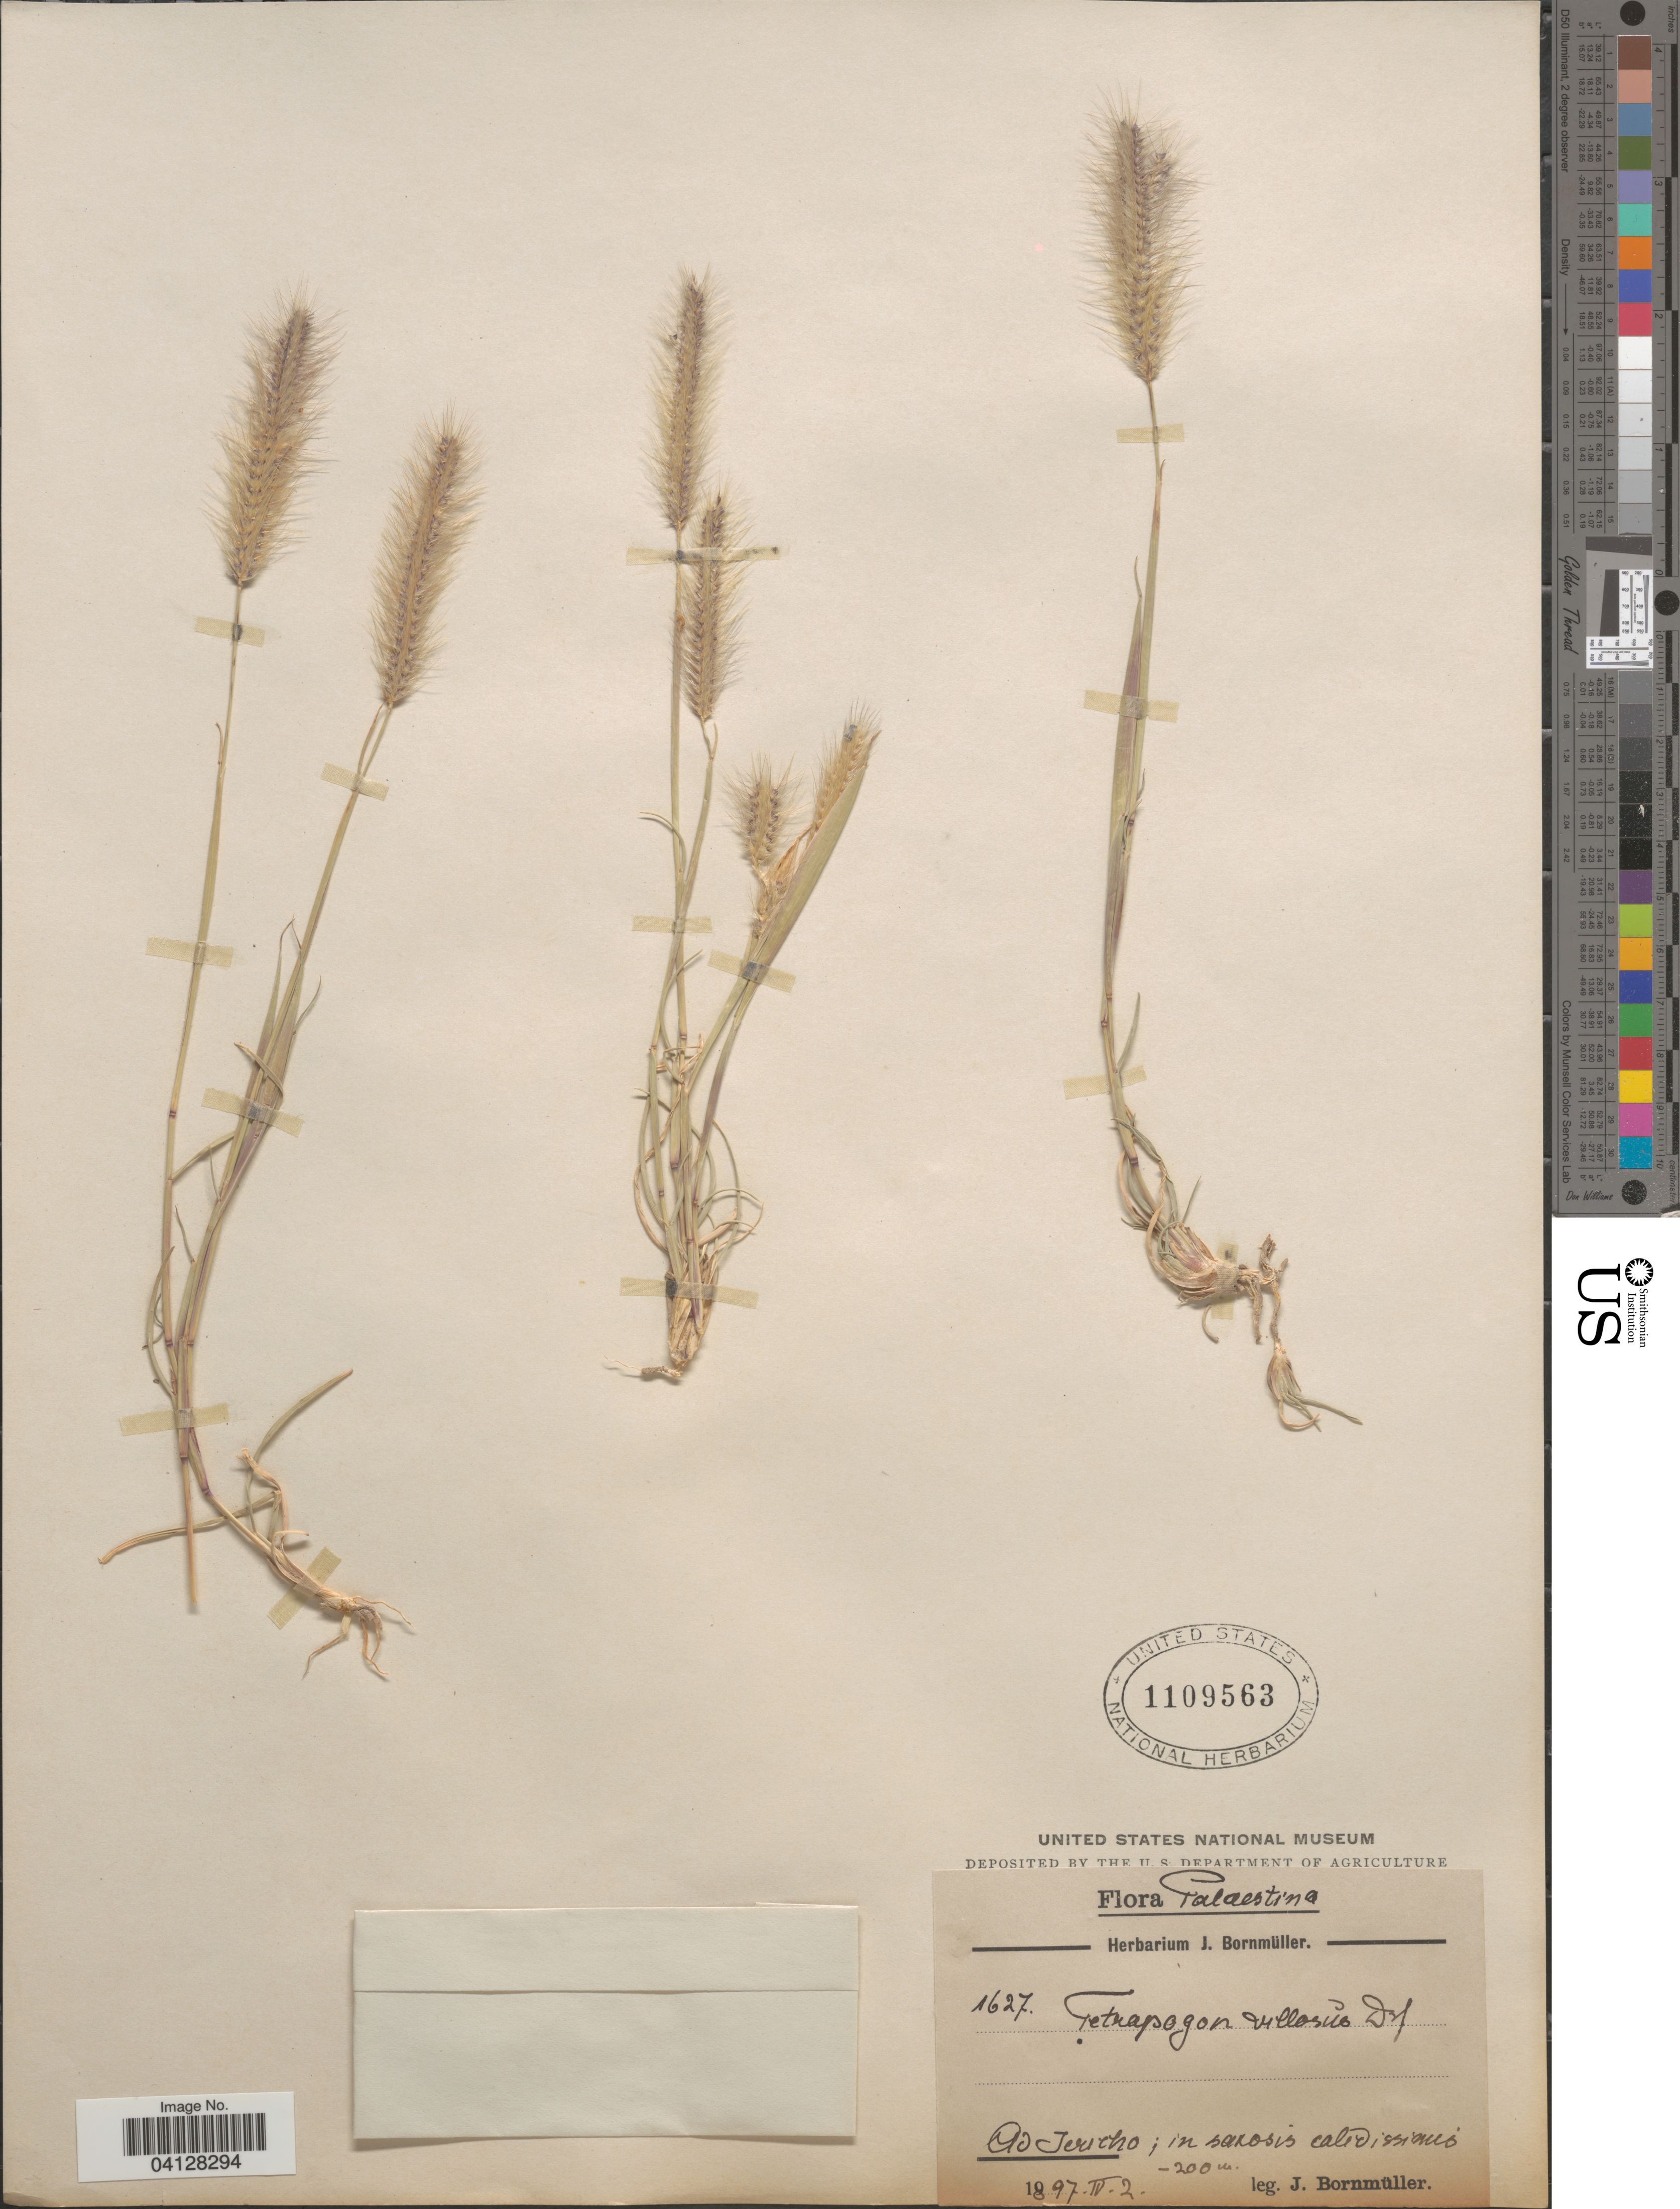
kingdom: Plantae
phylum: Tracheophyta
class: Liliopsida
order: Poales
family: Poaceae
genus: Tetrapogon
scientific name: Tetrapogon villosus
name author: Desf.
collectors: J. Bornmüller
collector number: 1627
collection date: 1897-04-02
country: Israel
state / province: West Bank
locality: Palaestina. Ad Jericho.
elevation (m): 200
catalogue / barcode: US 1109563